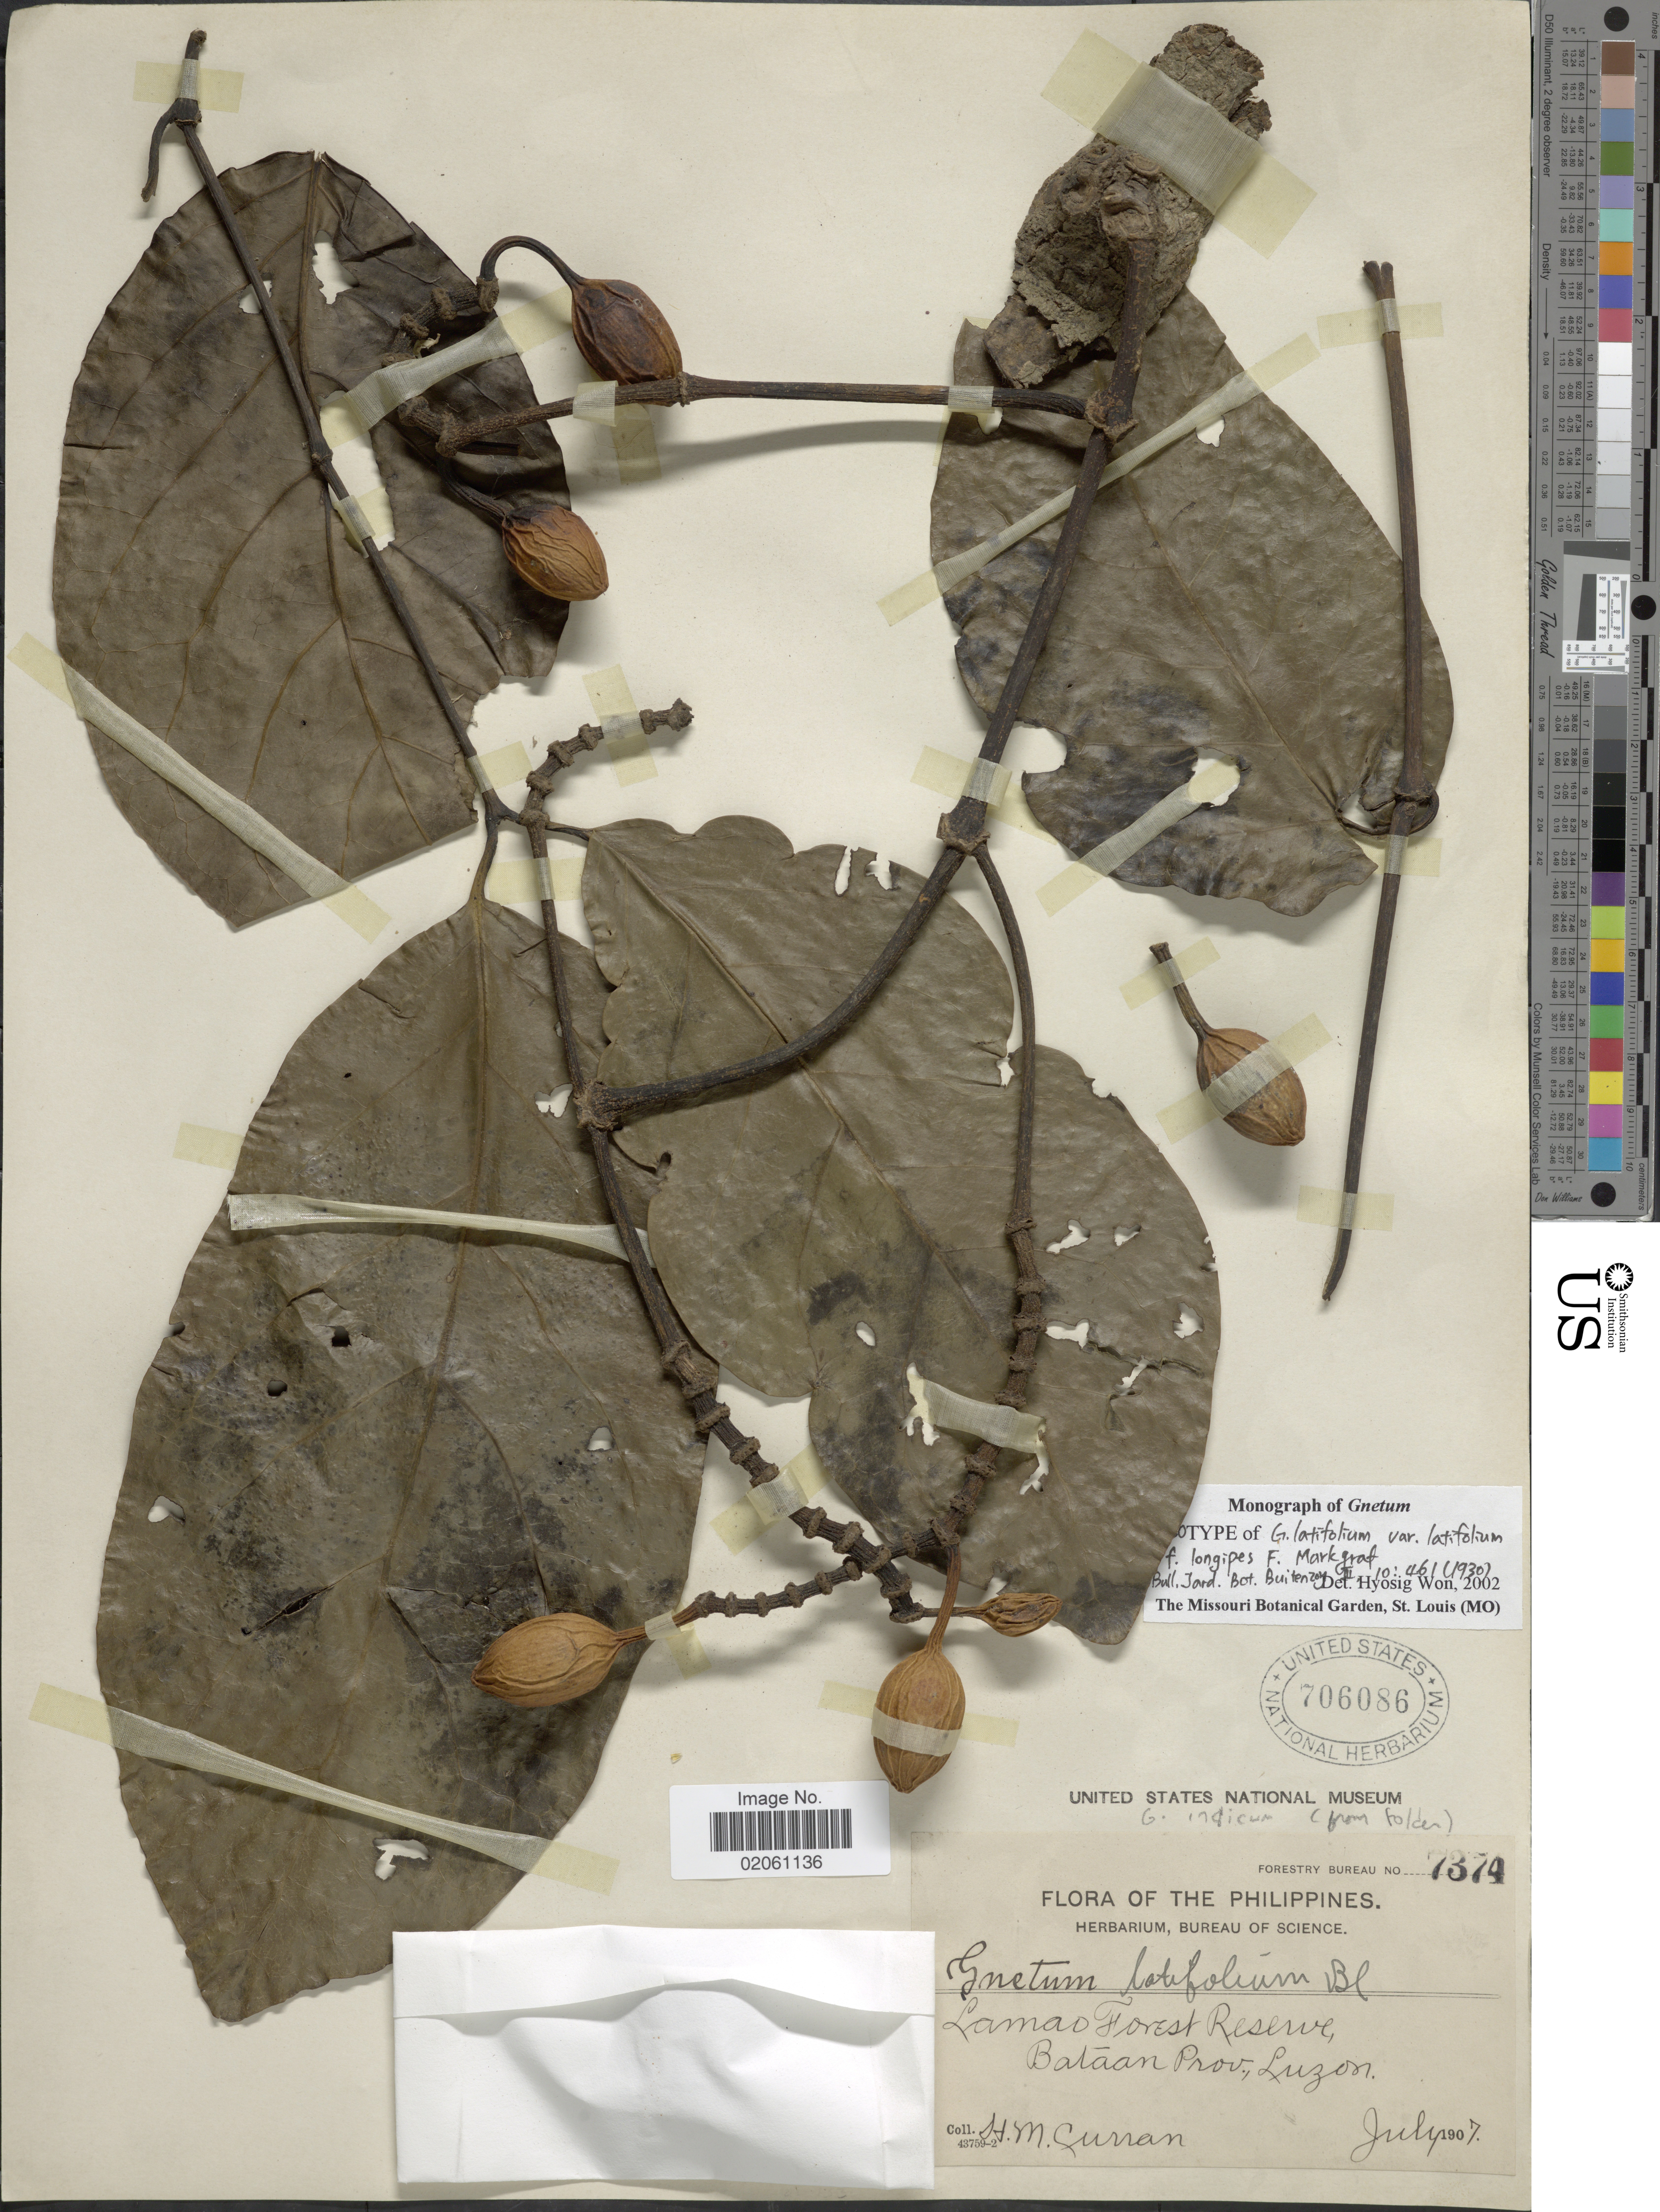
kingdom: Plantae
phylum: Tracheophyta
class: Gnetopsida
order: Gnetales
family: Gnetaceae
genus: Gnetum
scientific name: Gnetum indicum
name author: (Lour.) Merr.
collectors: H. M. Curran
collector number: Forestry Bureau 7374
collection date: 1907-07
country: Philippines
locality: Lamao Forest Reserve, Bataan Prov., Luzon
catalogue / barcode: US 706086